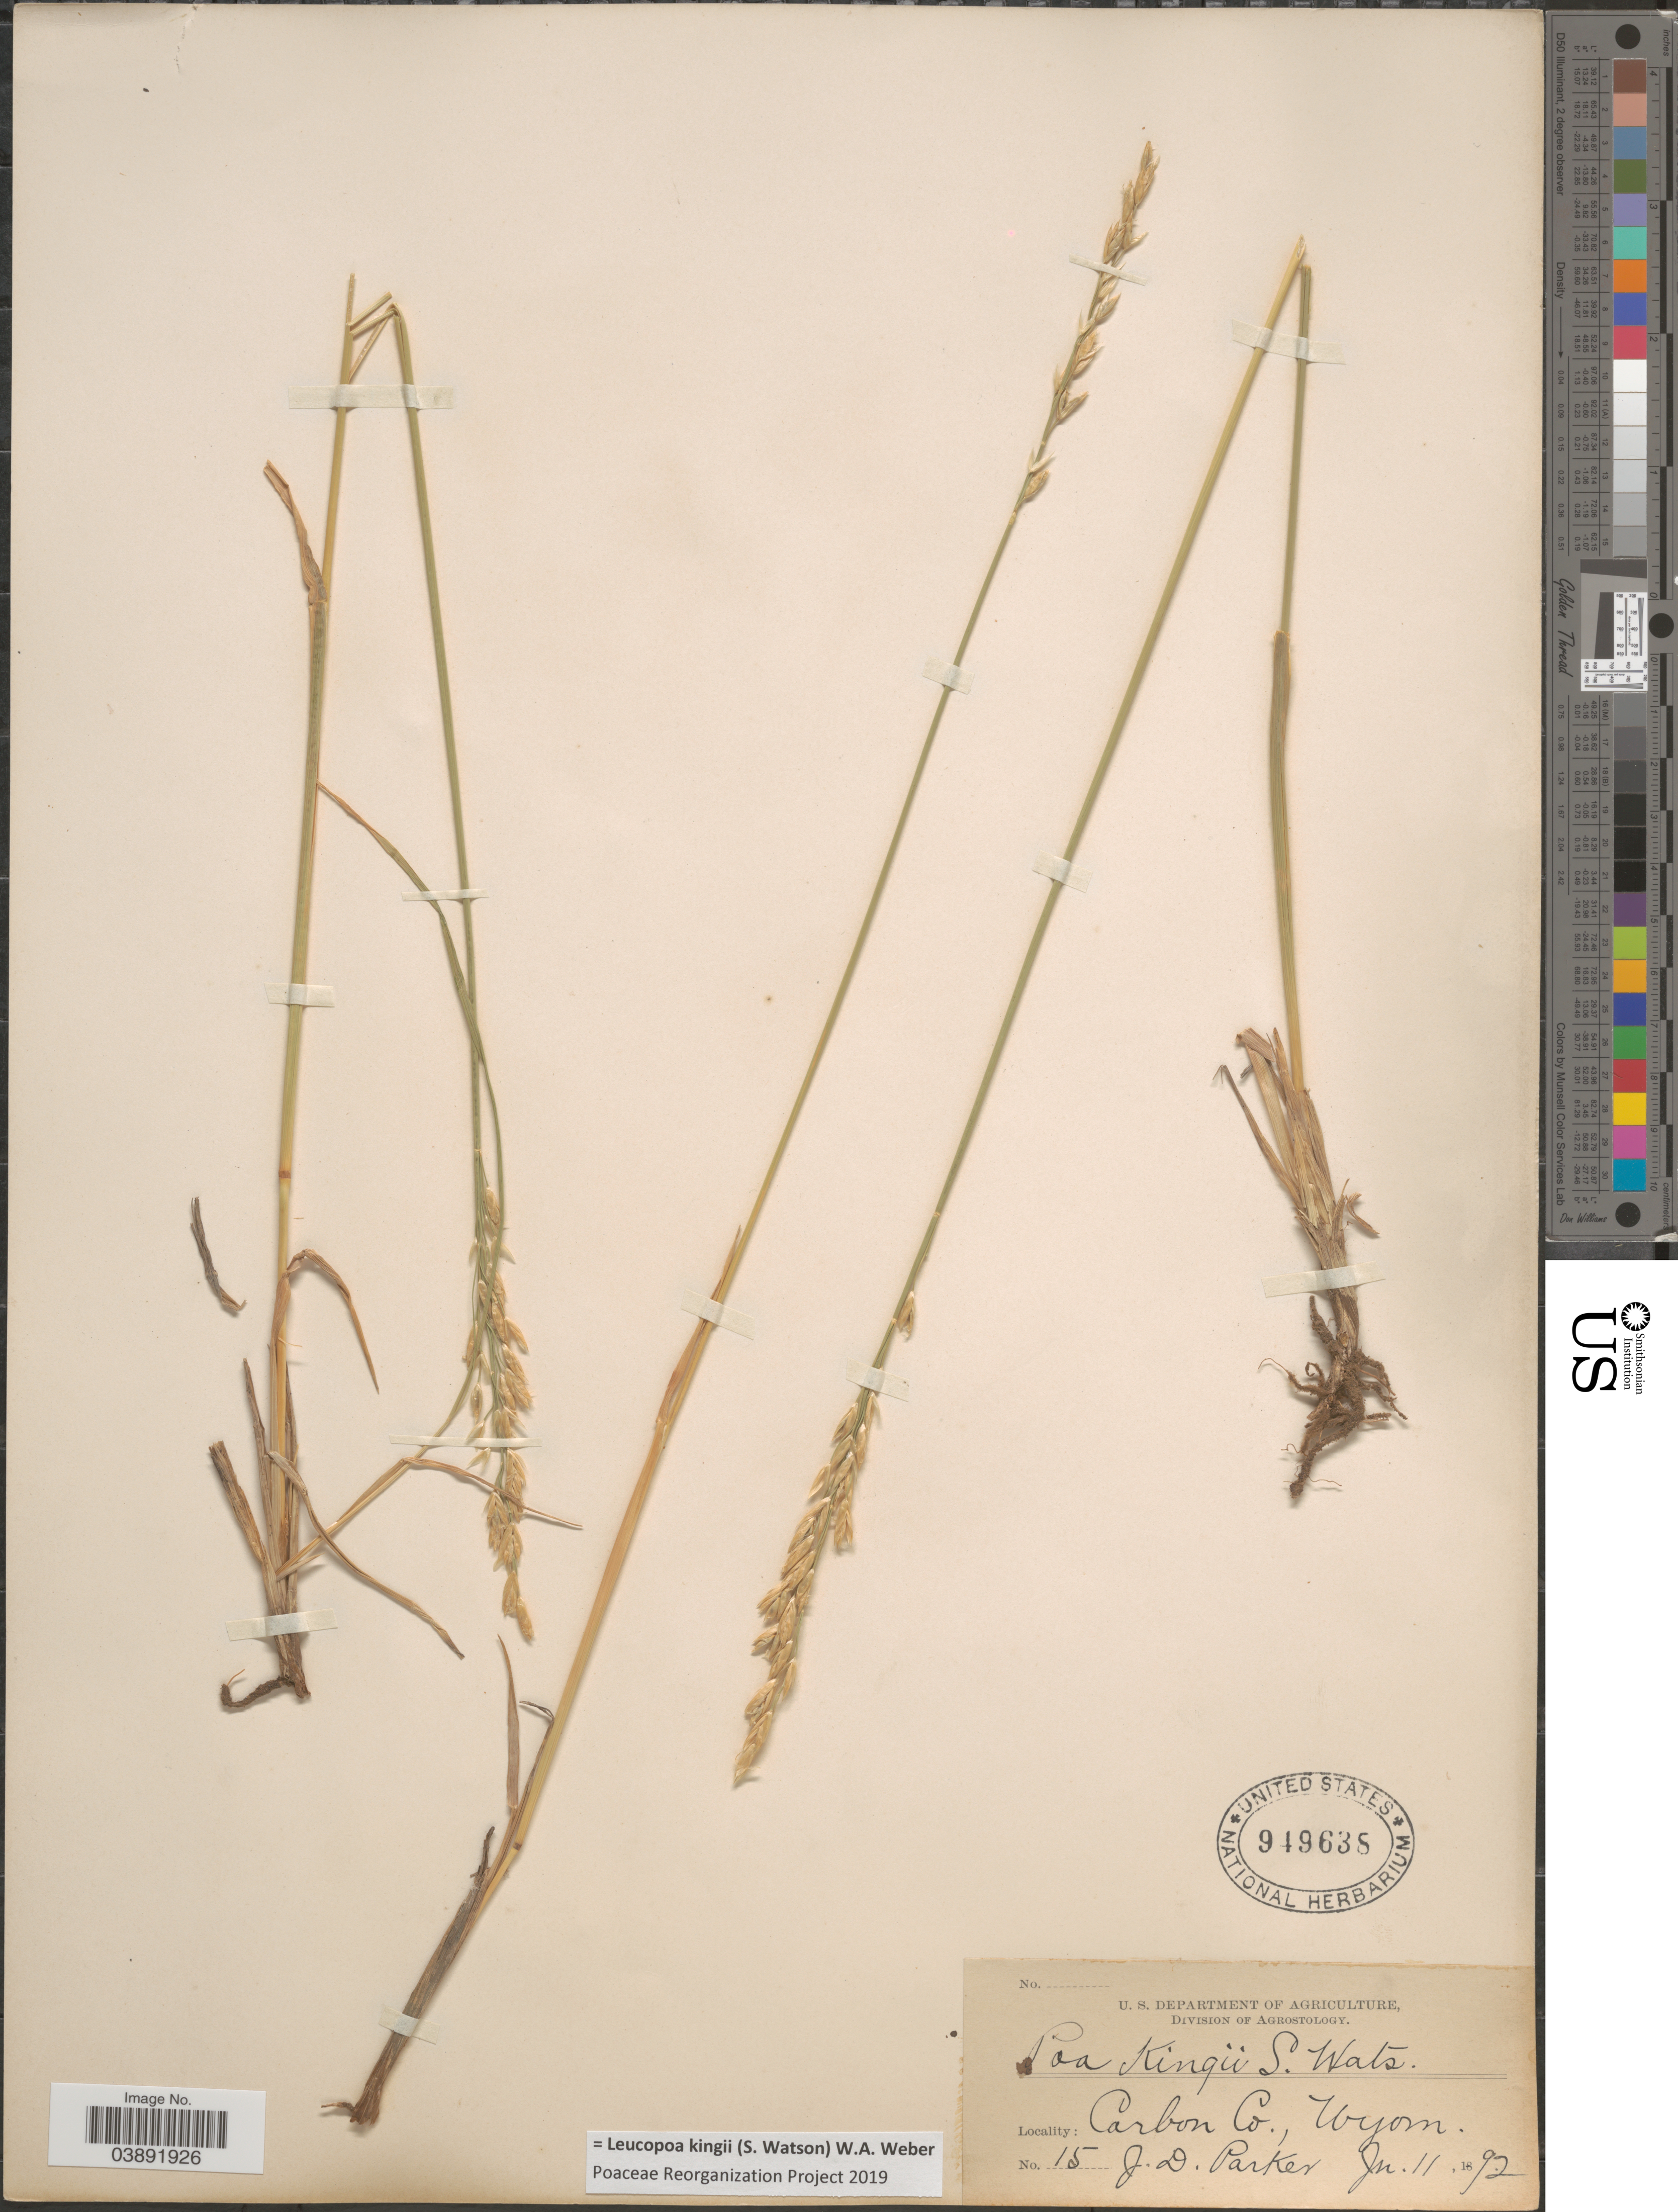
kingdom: Plantae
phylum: Tracheophyta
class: Liliopsida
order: Poales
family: Poaceae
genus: Hesperochloa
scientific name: Hesperochloa kingii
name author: (S. Watson) Rydb.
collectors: J. Parker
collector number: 15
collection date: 1892-06-11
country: United States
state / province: Wyoming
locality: Carbon Co.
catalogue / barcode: US 949638